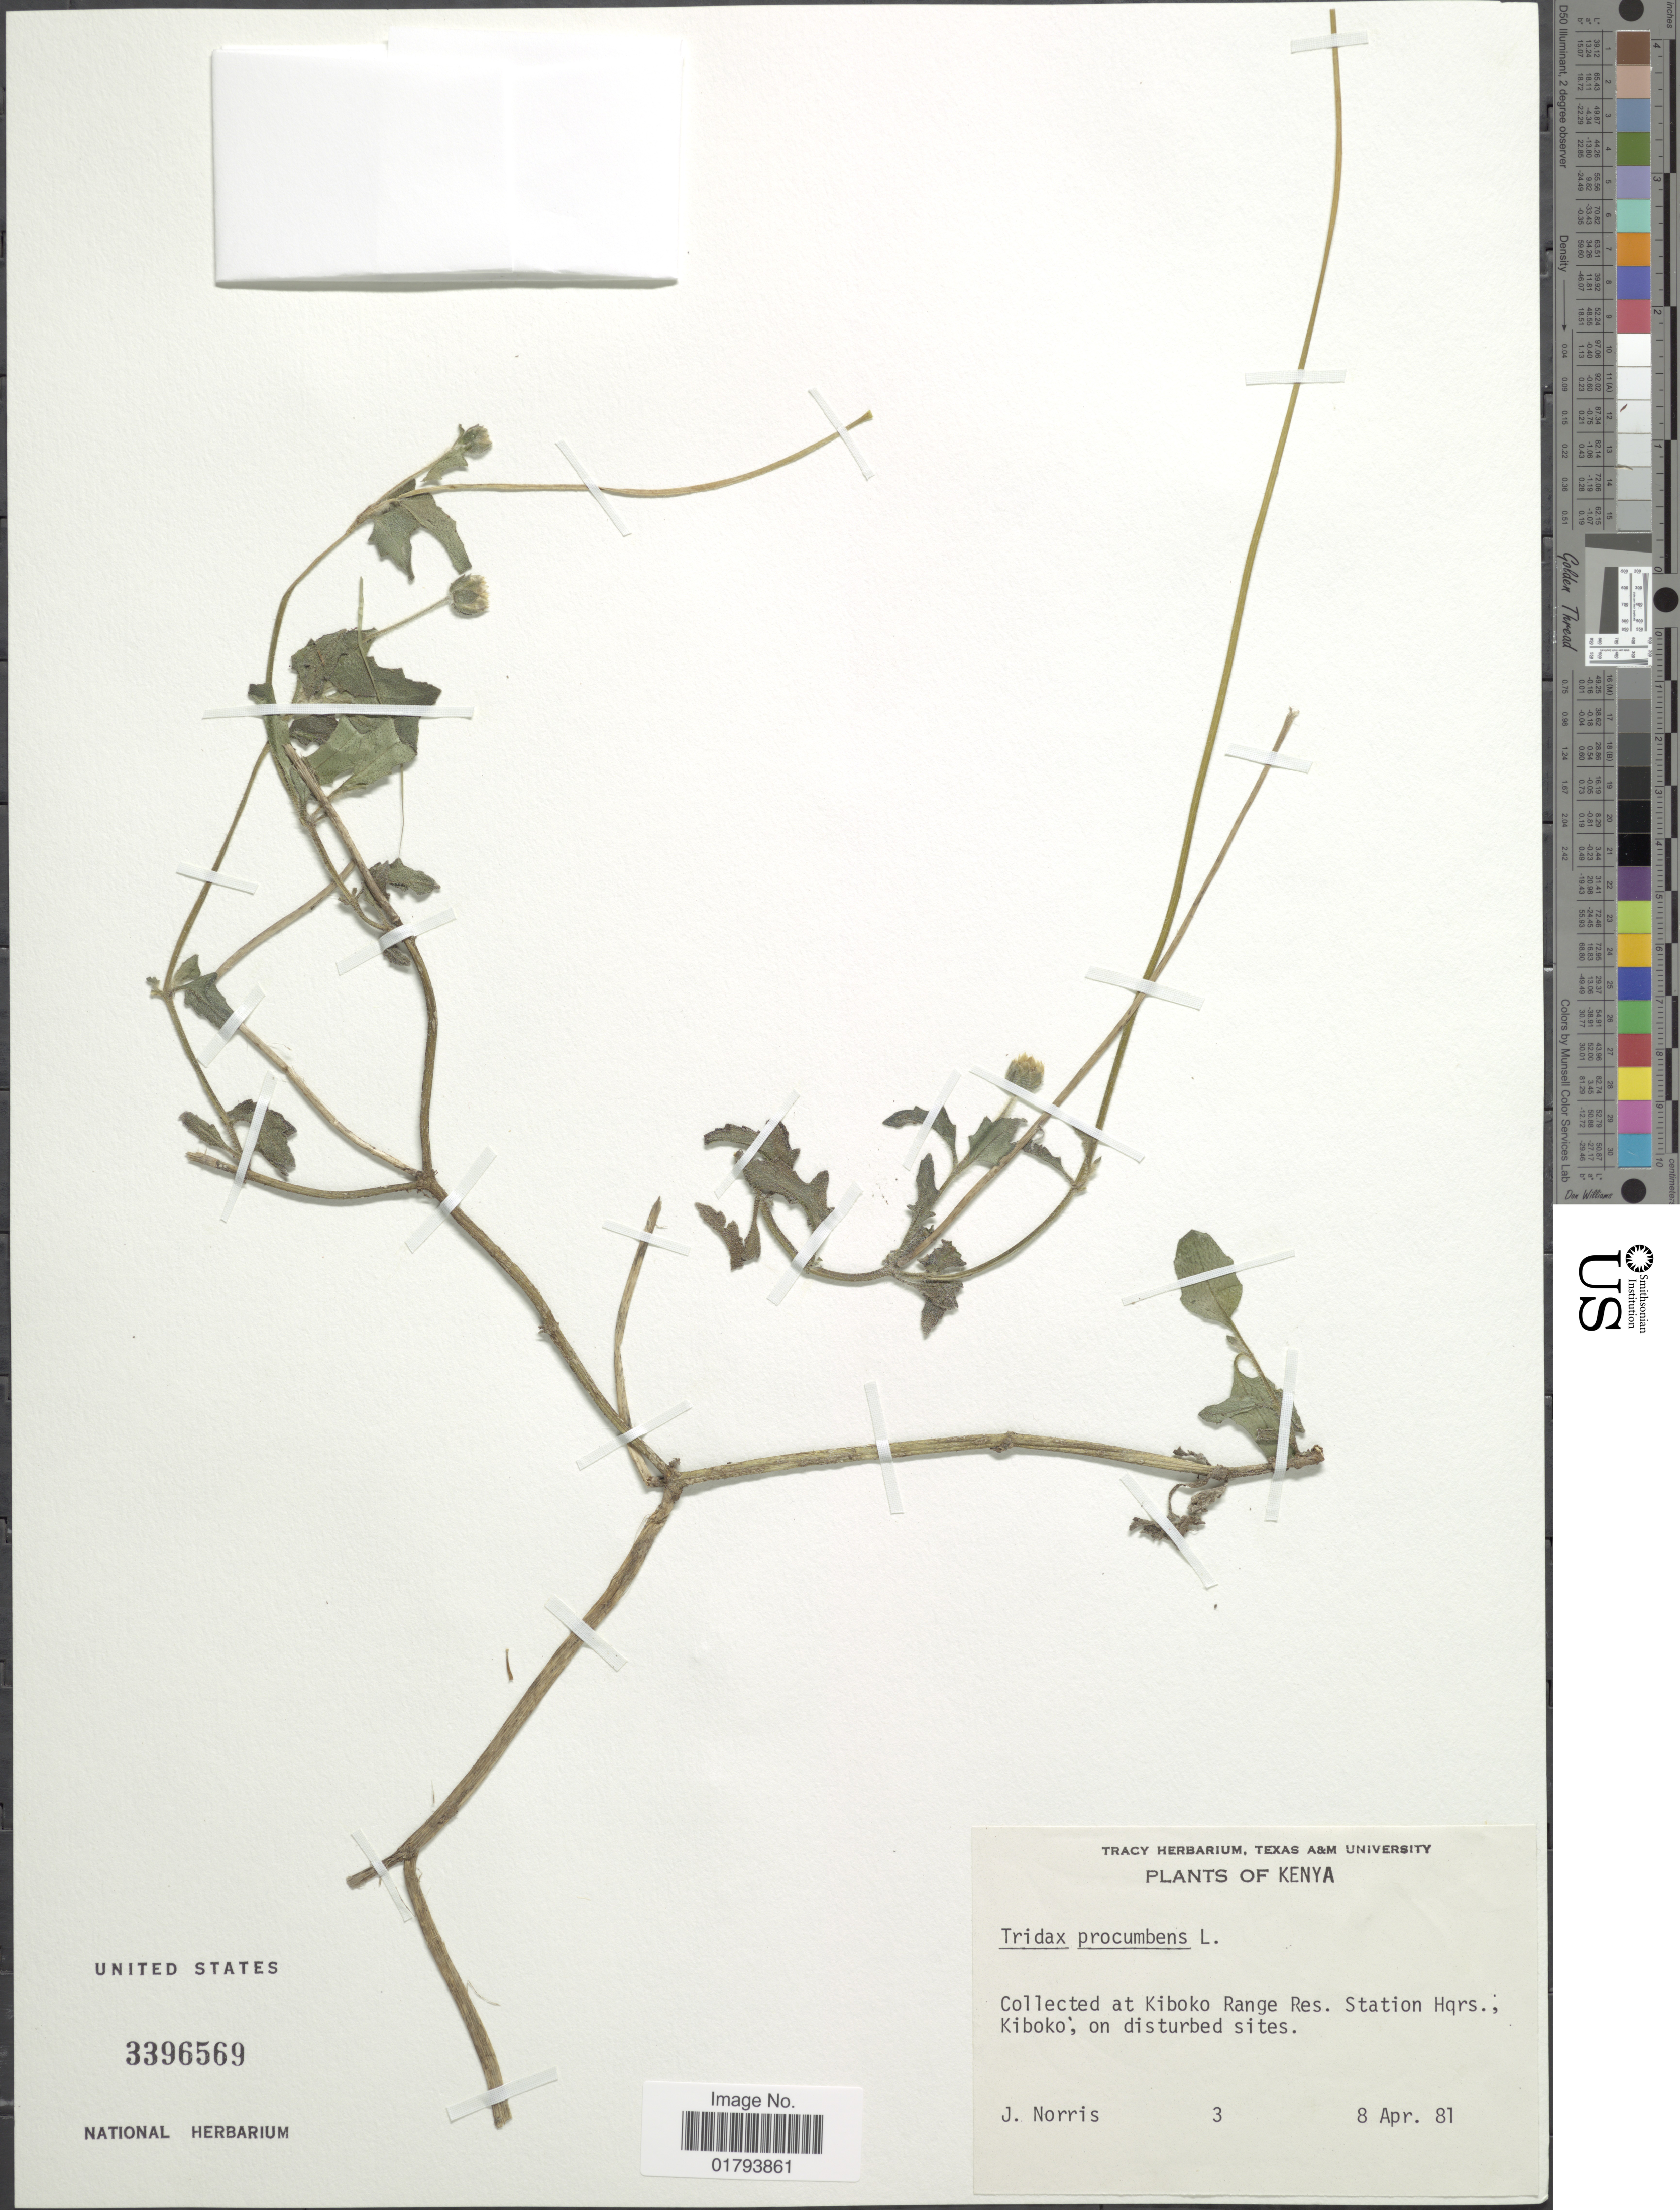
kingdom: Plantae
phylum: Tracheophyta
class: Magnoliopsida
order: Asterales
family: Asteraceae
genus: Tridax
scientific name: Tridax procumbens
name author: L.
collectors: J. Norris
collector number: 3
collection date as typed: Transcribed d/m/y: 8/4/81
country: Kenya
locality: At Kiboko Range Res. Station Hqrs.; Kiboko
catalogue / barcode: US 3396569